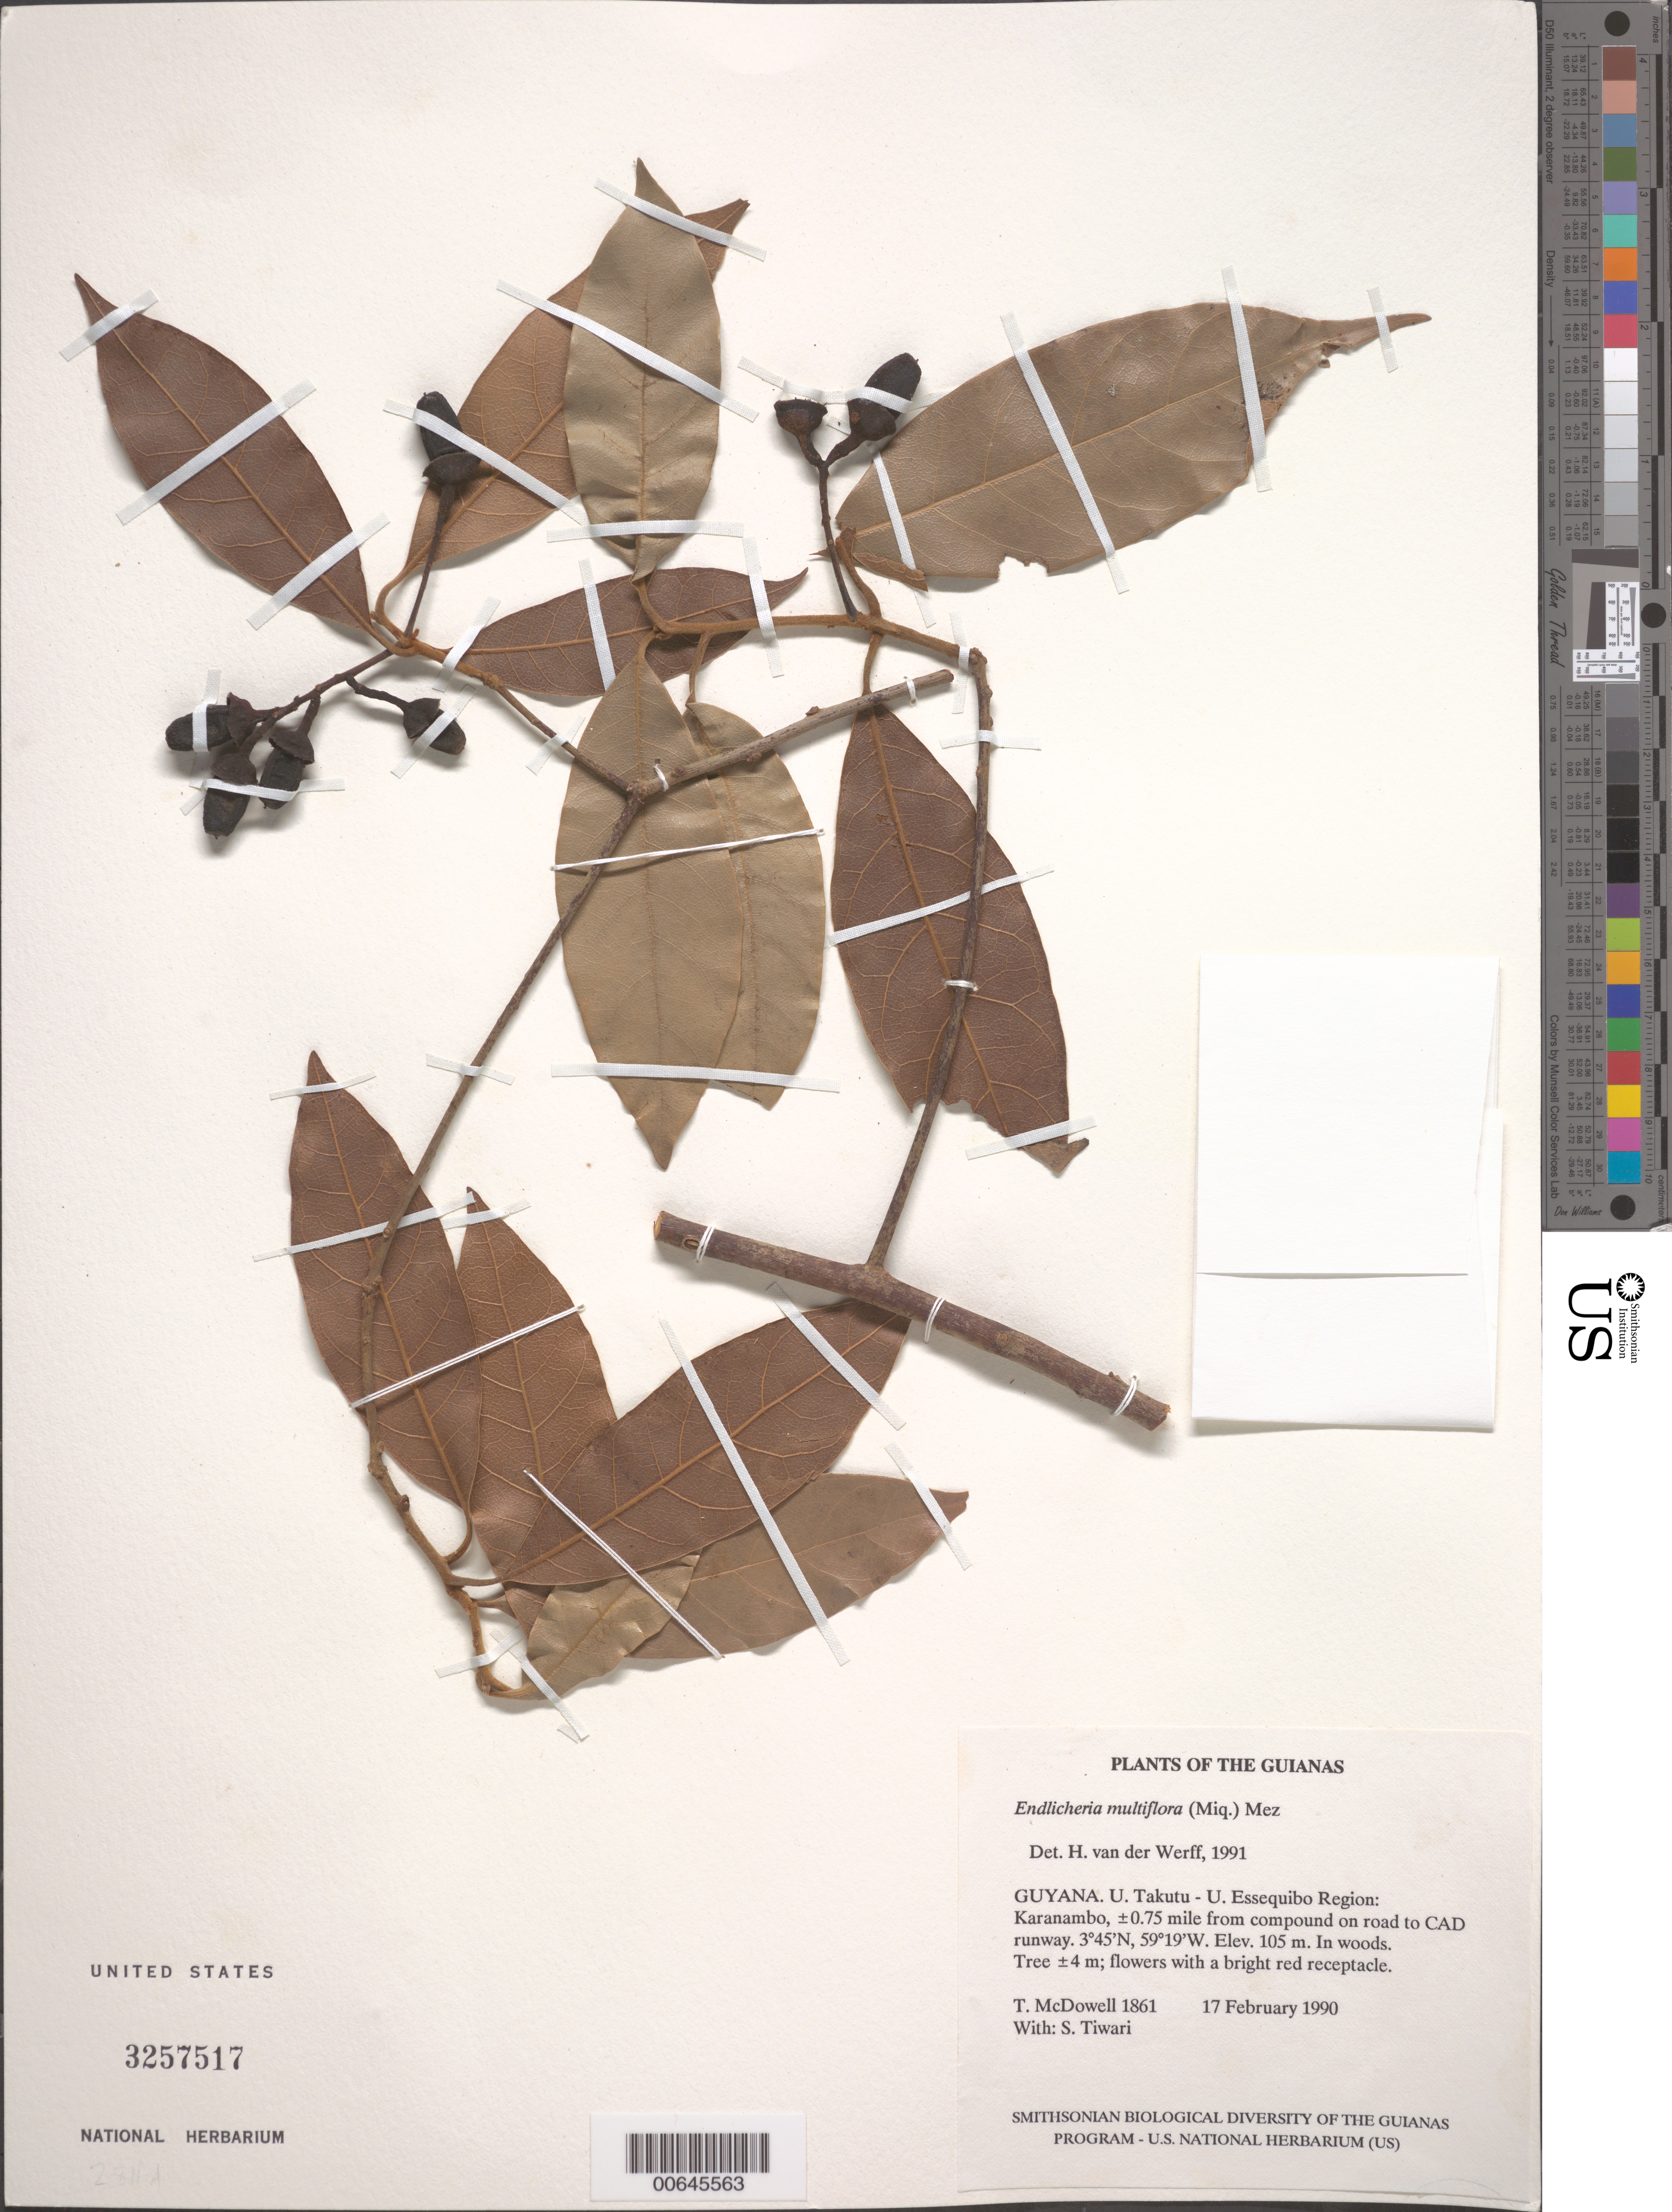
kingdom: Plantae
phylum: Tracheophyta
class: Magnoliopsida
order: Laurales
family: Lauraceae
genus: Endlicheria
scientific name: Endlicheria mulitflora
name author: (Micx.) Mez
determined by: van der Werff, H., (MO), Missouri Botanical Garden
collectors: T. McDowell & S. Tiwari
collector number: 1861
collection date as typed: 17 February 1990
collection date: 1990-02-17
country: Guyana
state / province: U. Takutu-U. Essequibo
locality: Karanambo, ±0.75 mile from McTurks compound to runway (CAD strip)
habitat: In woods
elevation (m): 105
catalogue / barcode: US 3257517